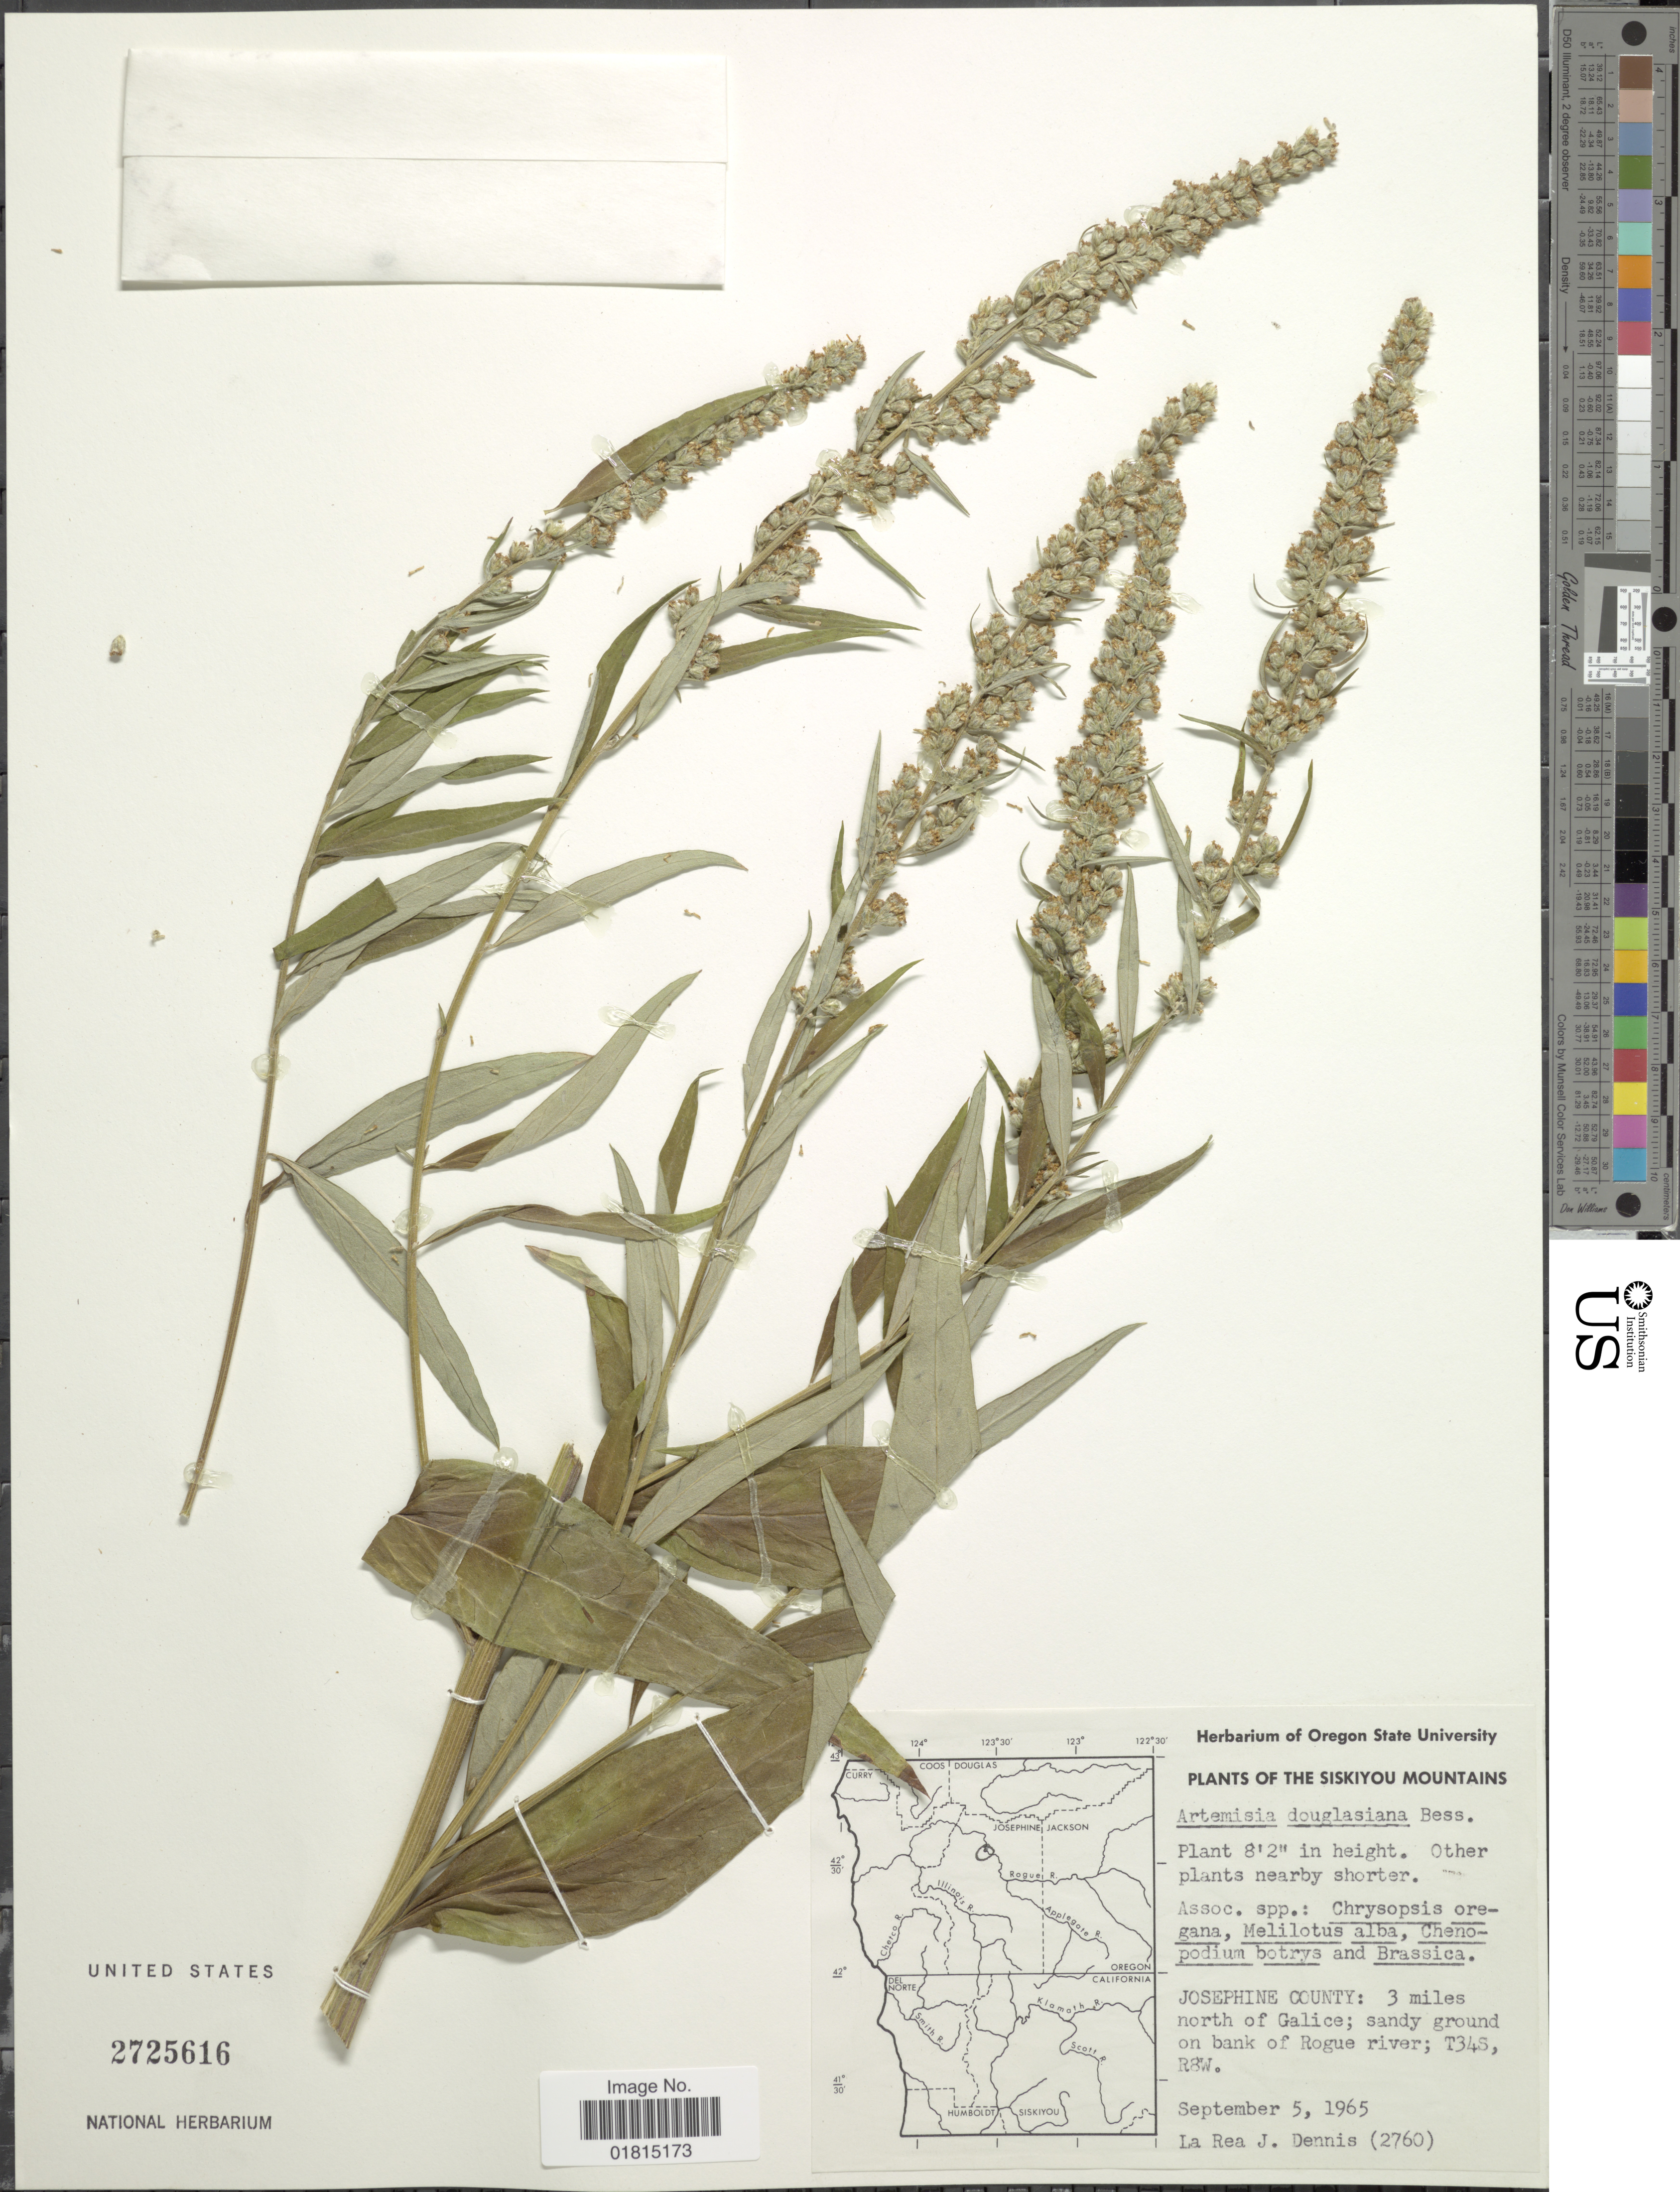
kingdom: Plantae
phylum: Tracheophyta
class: Magnoliopsida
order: Asterales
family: Asteraceae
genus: Artemisia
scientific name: Artemisia douglasiana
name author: Besser ex Hook.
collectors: L. Dennis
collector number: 2760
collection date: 1965-09-05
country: United States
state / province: Oregon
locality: Siskiyou Mountains. Josephine County: 3 miles north of Galice; sandy ground on bank of Rogue river; T34S, R8W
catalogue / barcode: US 2725616